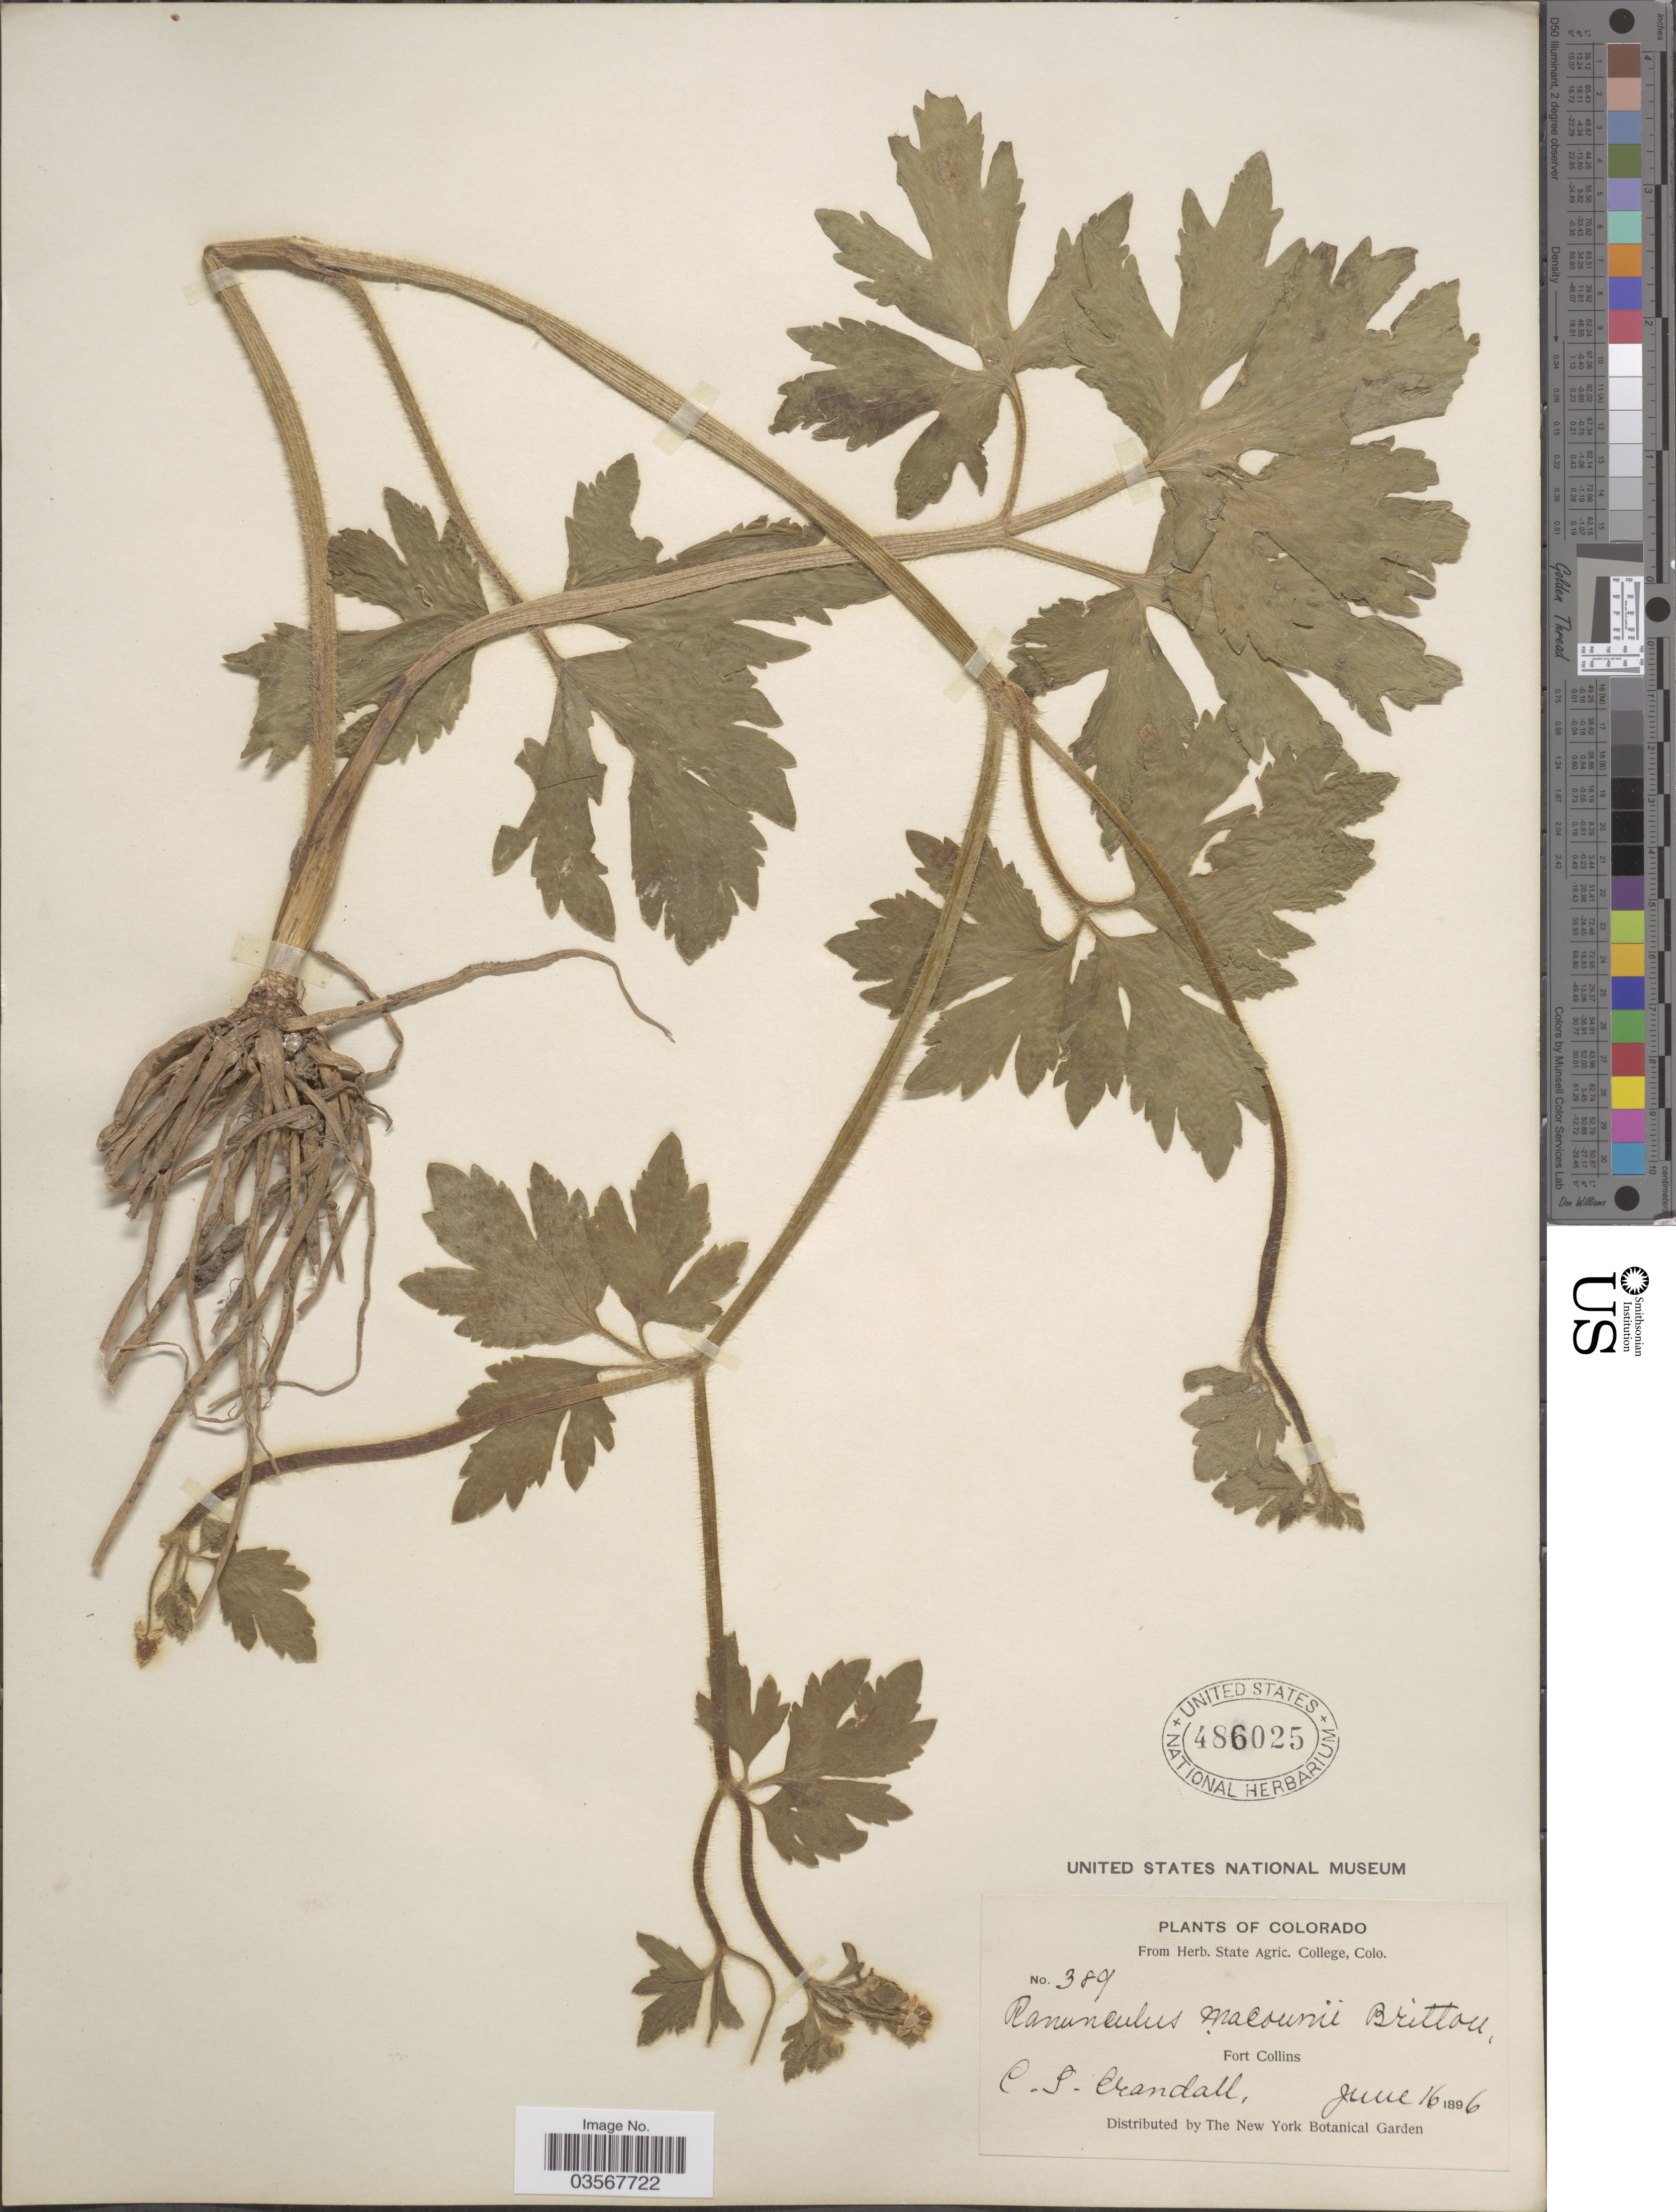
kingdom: Plantae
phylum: Tracheophyta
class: Magnoliopsida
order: Ranunculales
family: Ranunculaceae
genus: Ranunculus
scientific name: Ranunculus macounii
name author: Britton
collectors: C. Crandall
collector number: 389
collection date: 1896-06-16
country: United States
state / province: Colorado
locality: Fort Collins.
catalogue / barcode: US 486025